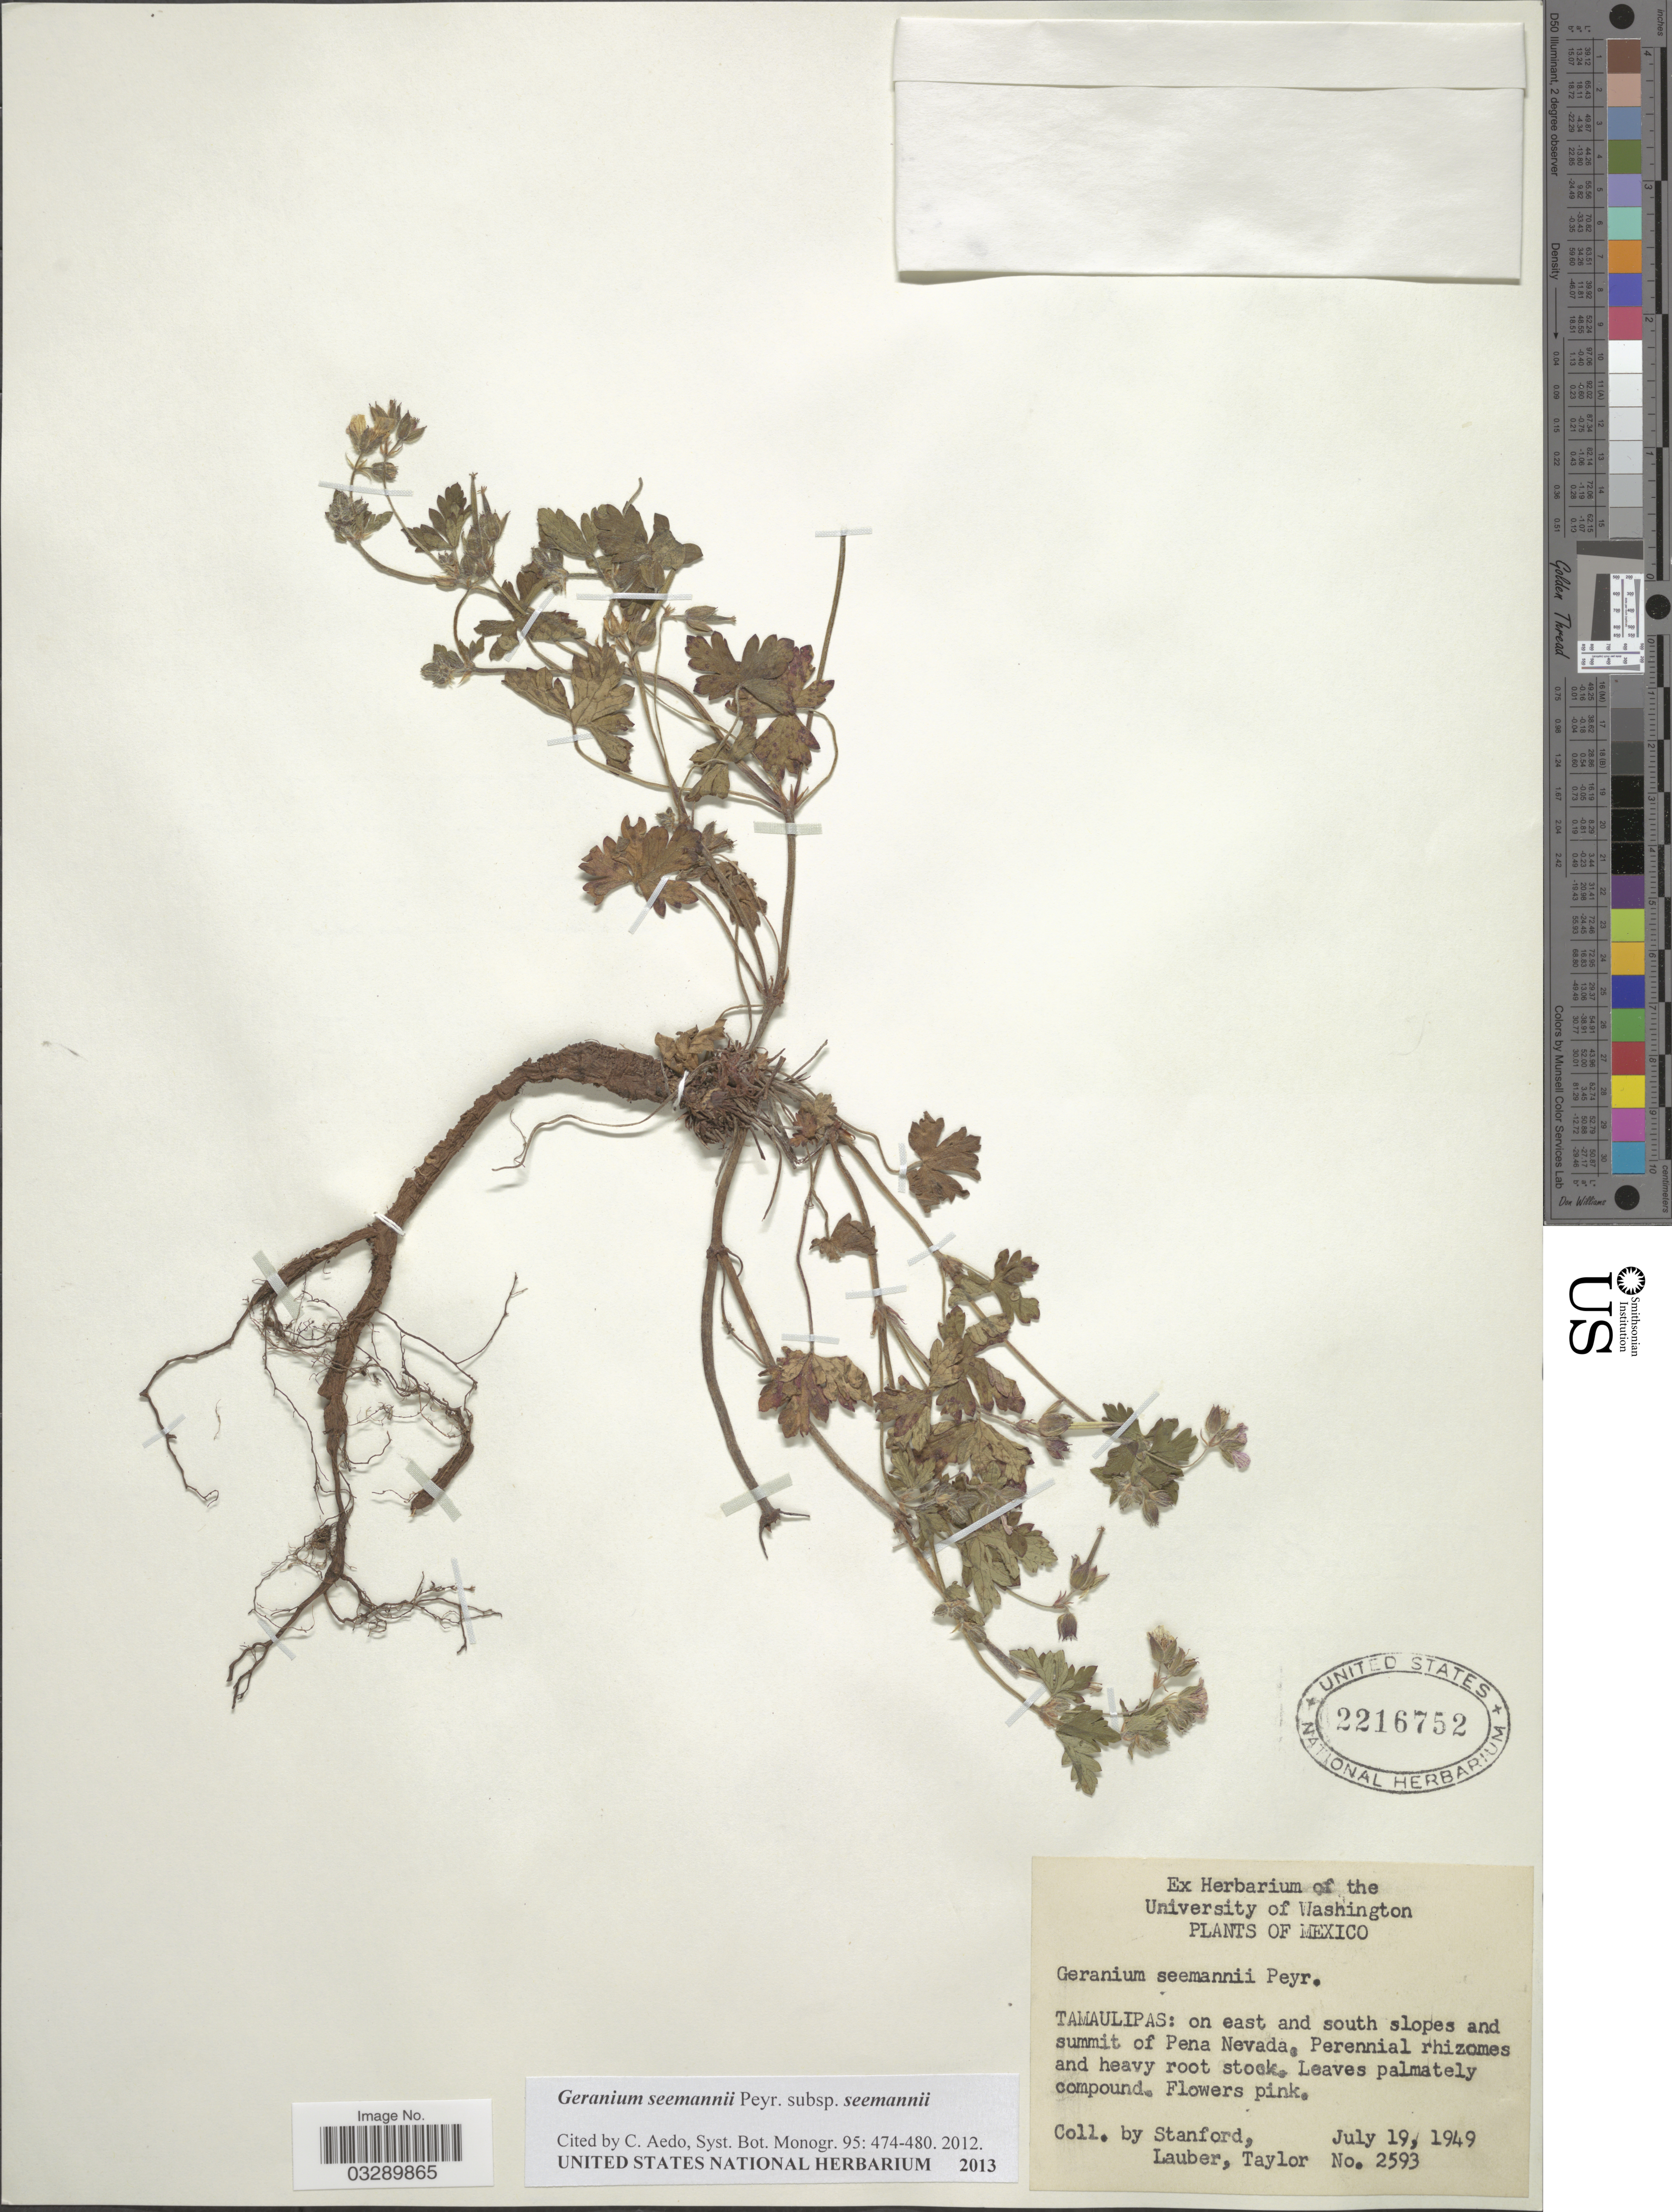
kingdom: Plantae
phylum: Tracheophyta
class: Magnoliopsida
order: Geraniales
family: Geraniaceae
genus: Geranium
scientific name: Geranium seemannii subsp. seemannii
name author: Peyr.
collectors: -. Stanford, -. Lauber & -. Taylor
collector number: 2593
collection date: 1949-07-19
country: Mexico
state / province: Tamaulipas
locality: On east and south slopes and summit of Pena Nevada.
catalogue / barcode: US 2216752